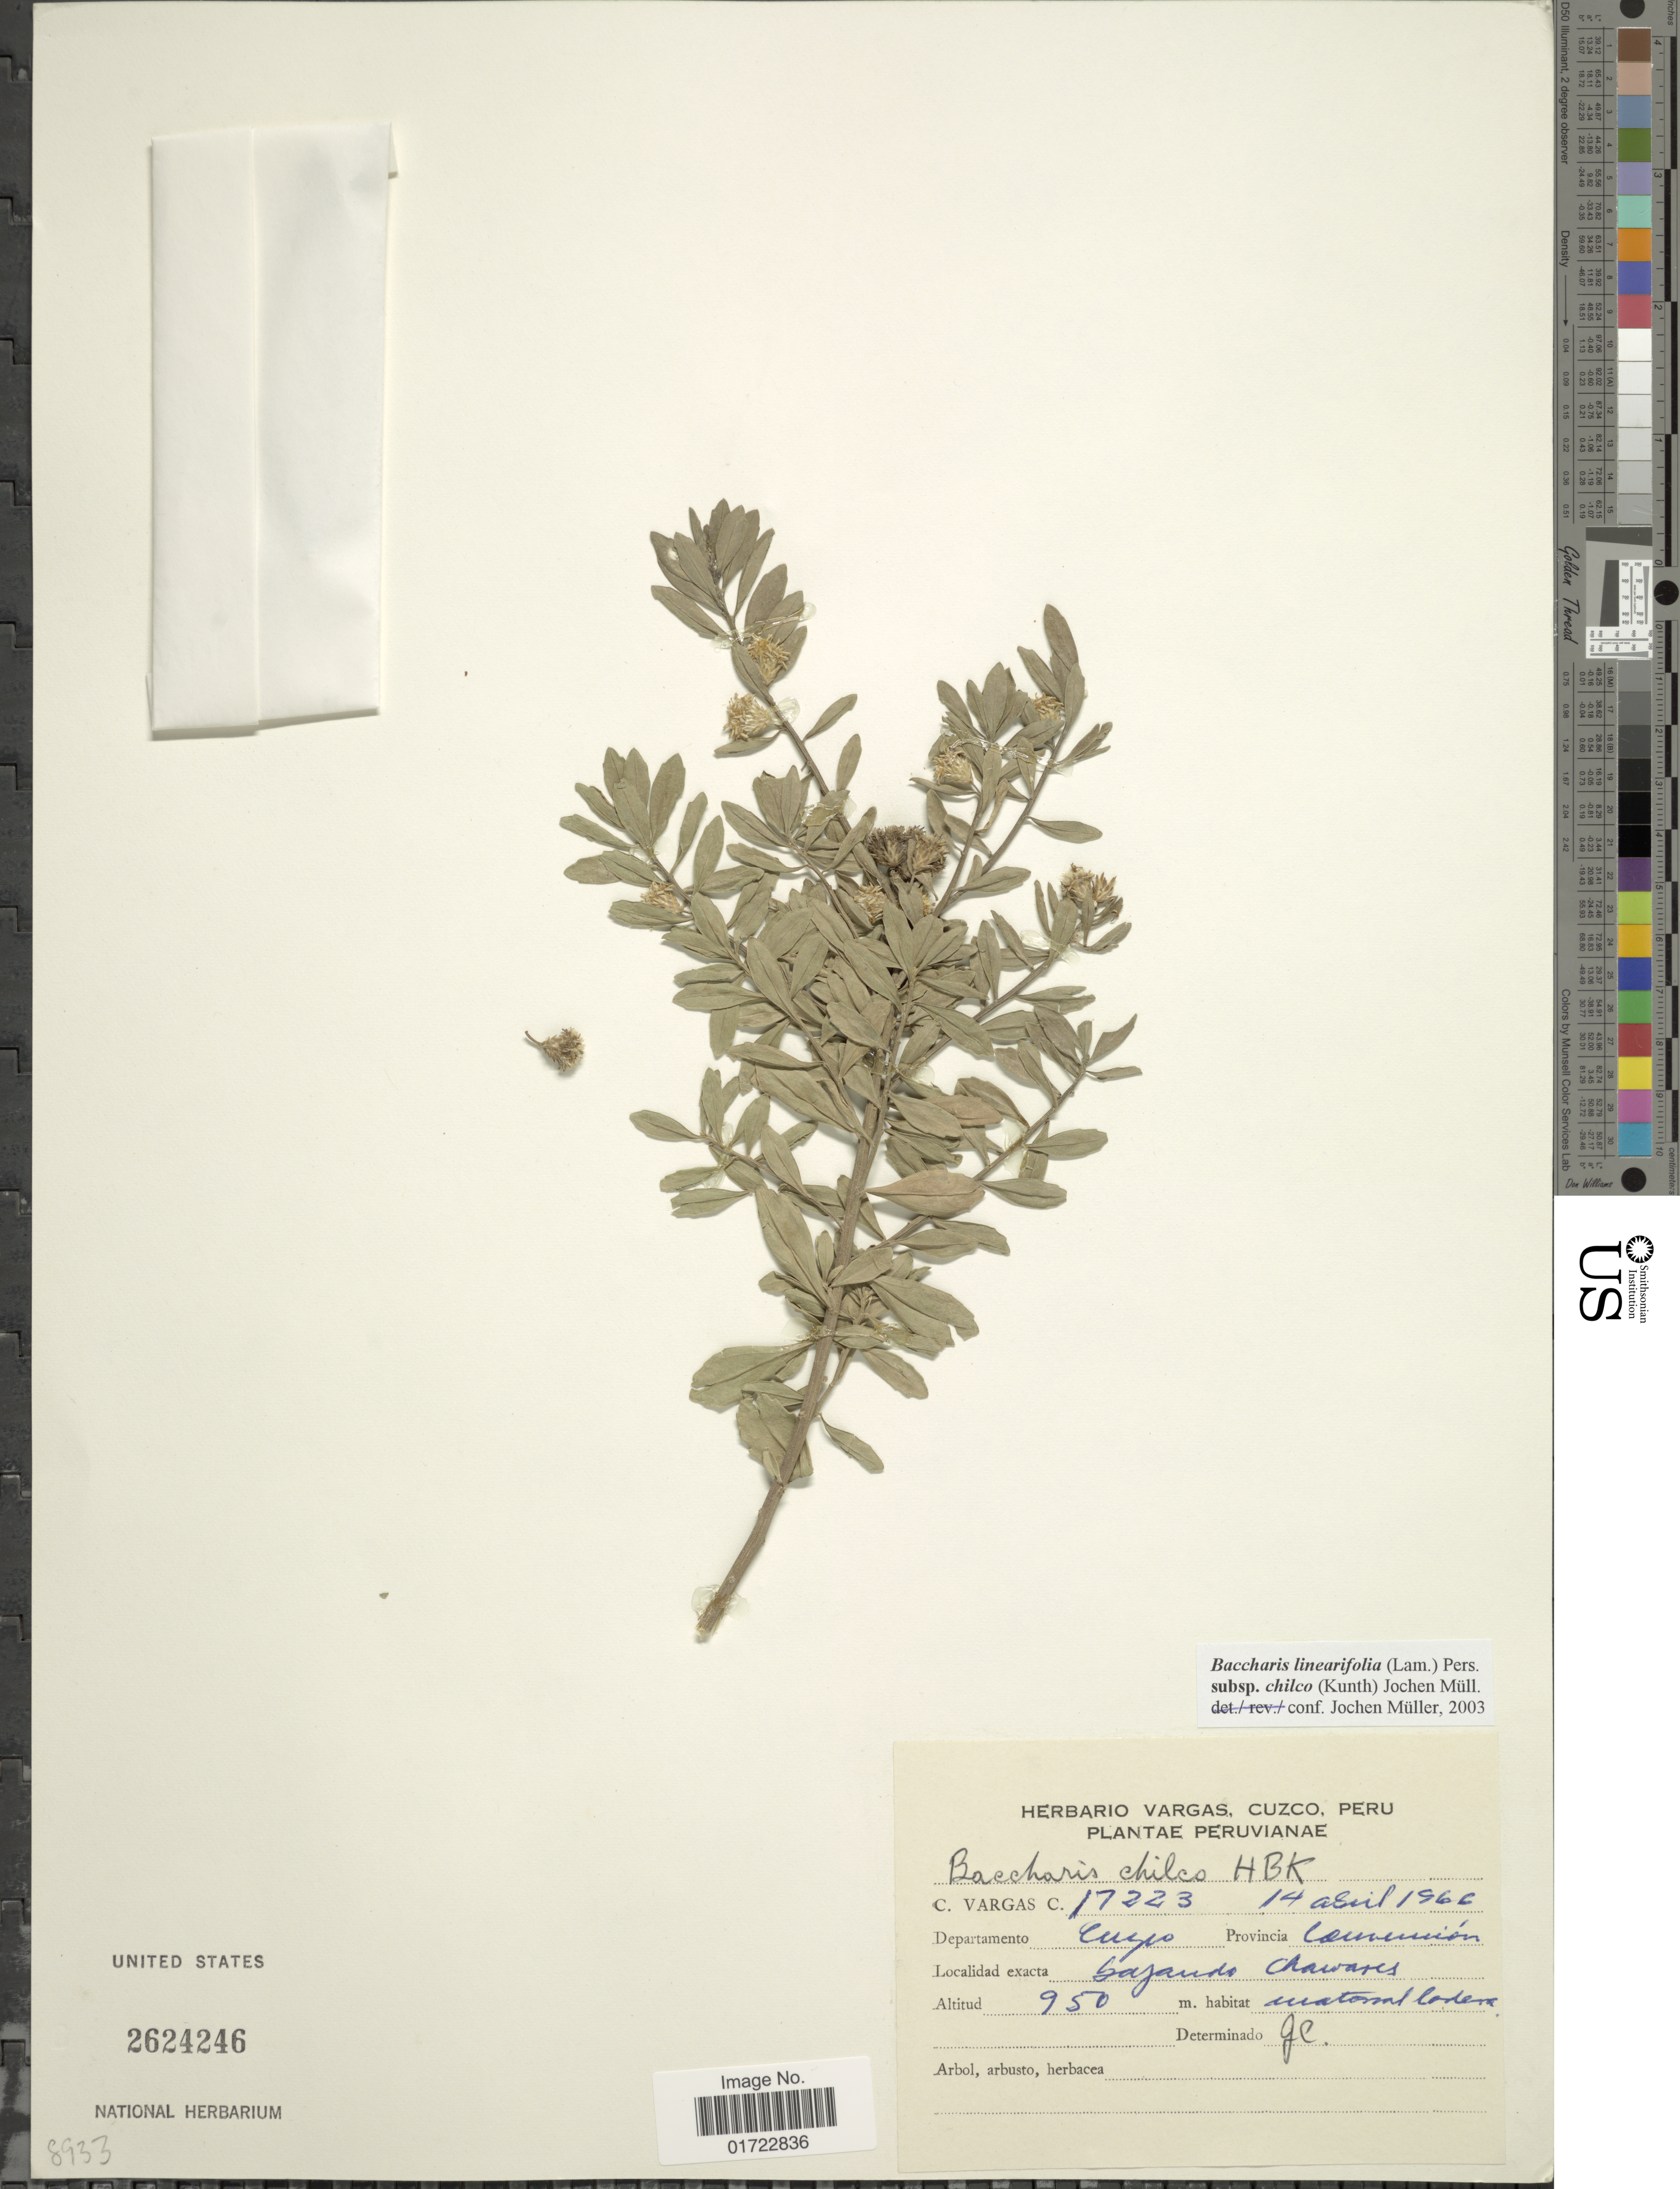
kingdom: Plantae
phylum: Tracheophyta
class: Magnoliopsida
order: Asterales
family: Asteraceae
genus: Baccharis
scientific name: Baccharis linearifolia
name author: (Lam.) Pers.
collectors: C. Vargas Calderón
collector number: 17223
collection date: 1966-04-14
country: Peru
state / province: Cusco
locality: Prov. Couvernion. bajando chawares [Chahuares]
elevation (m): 950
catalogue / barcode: US 2624246